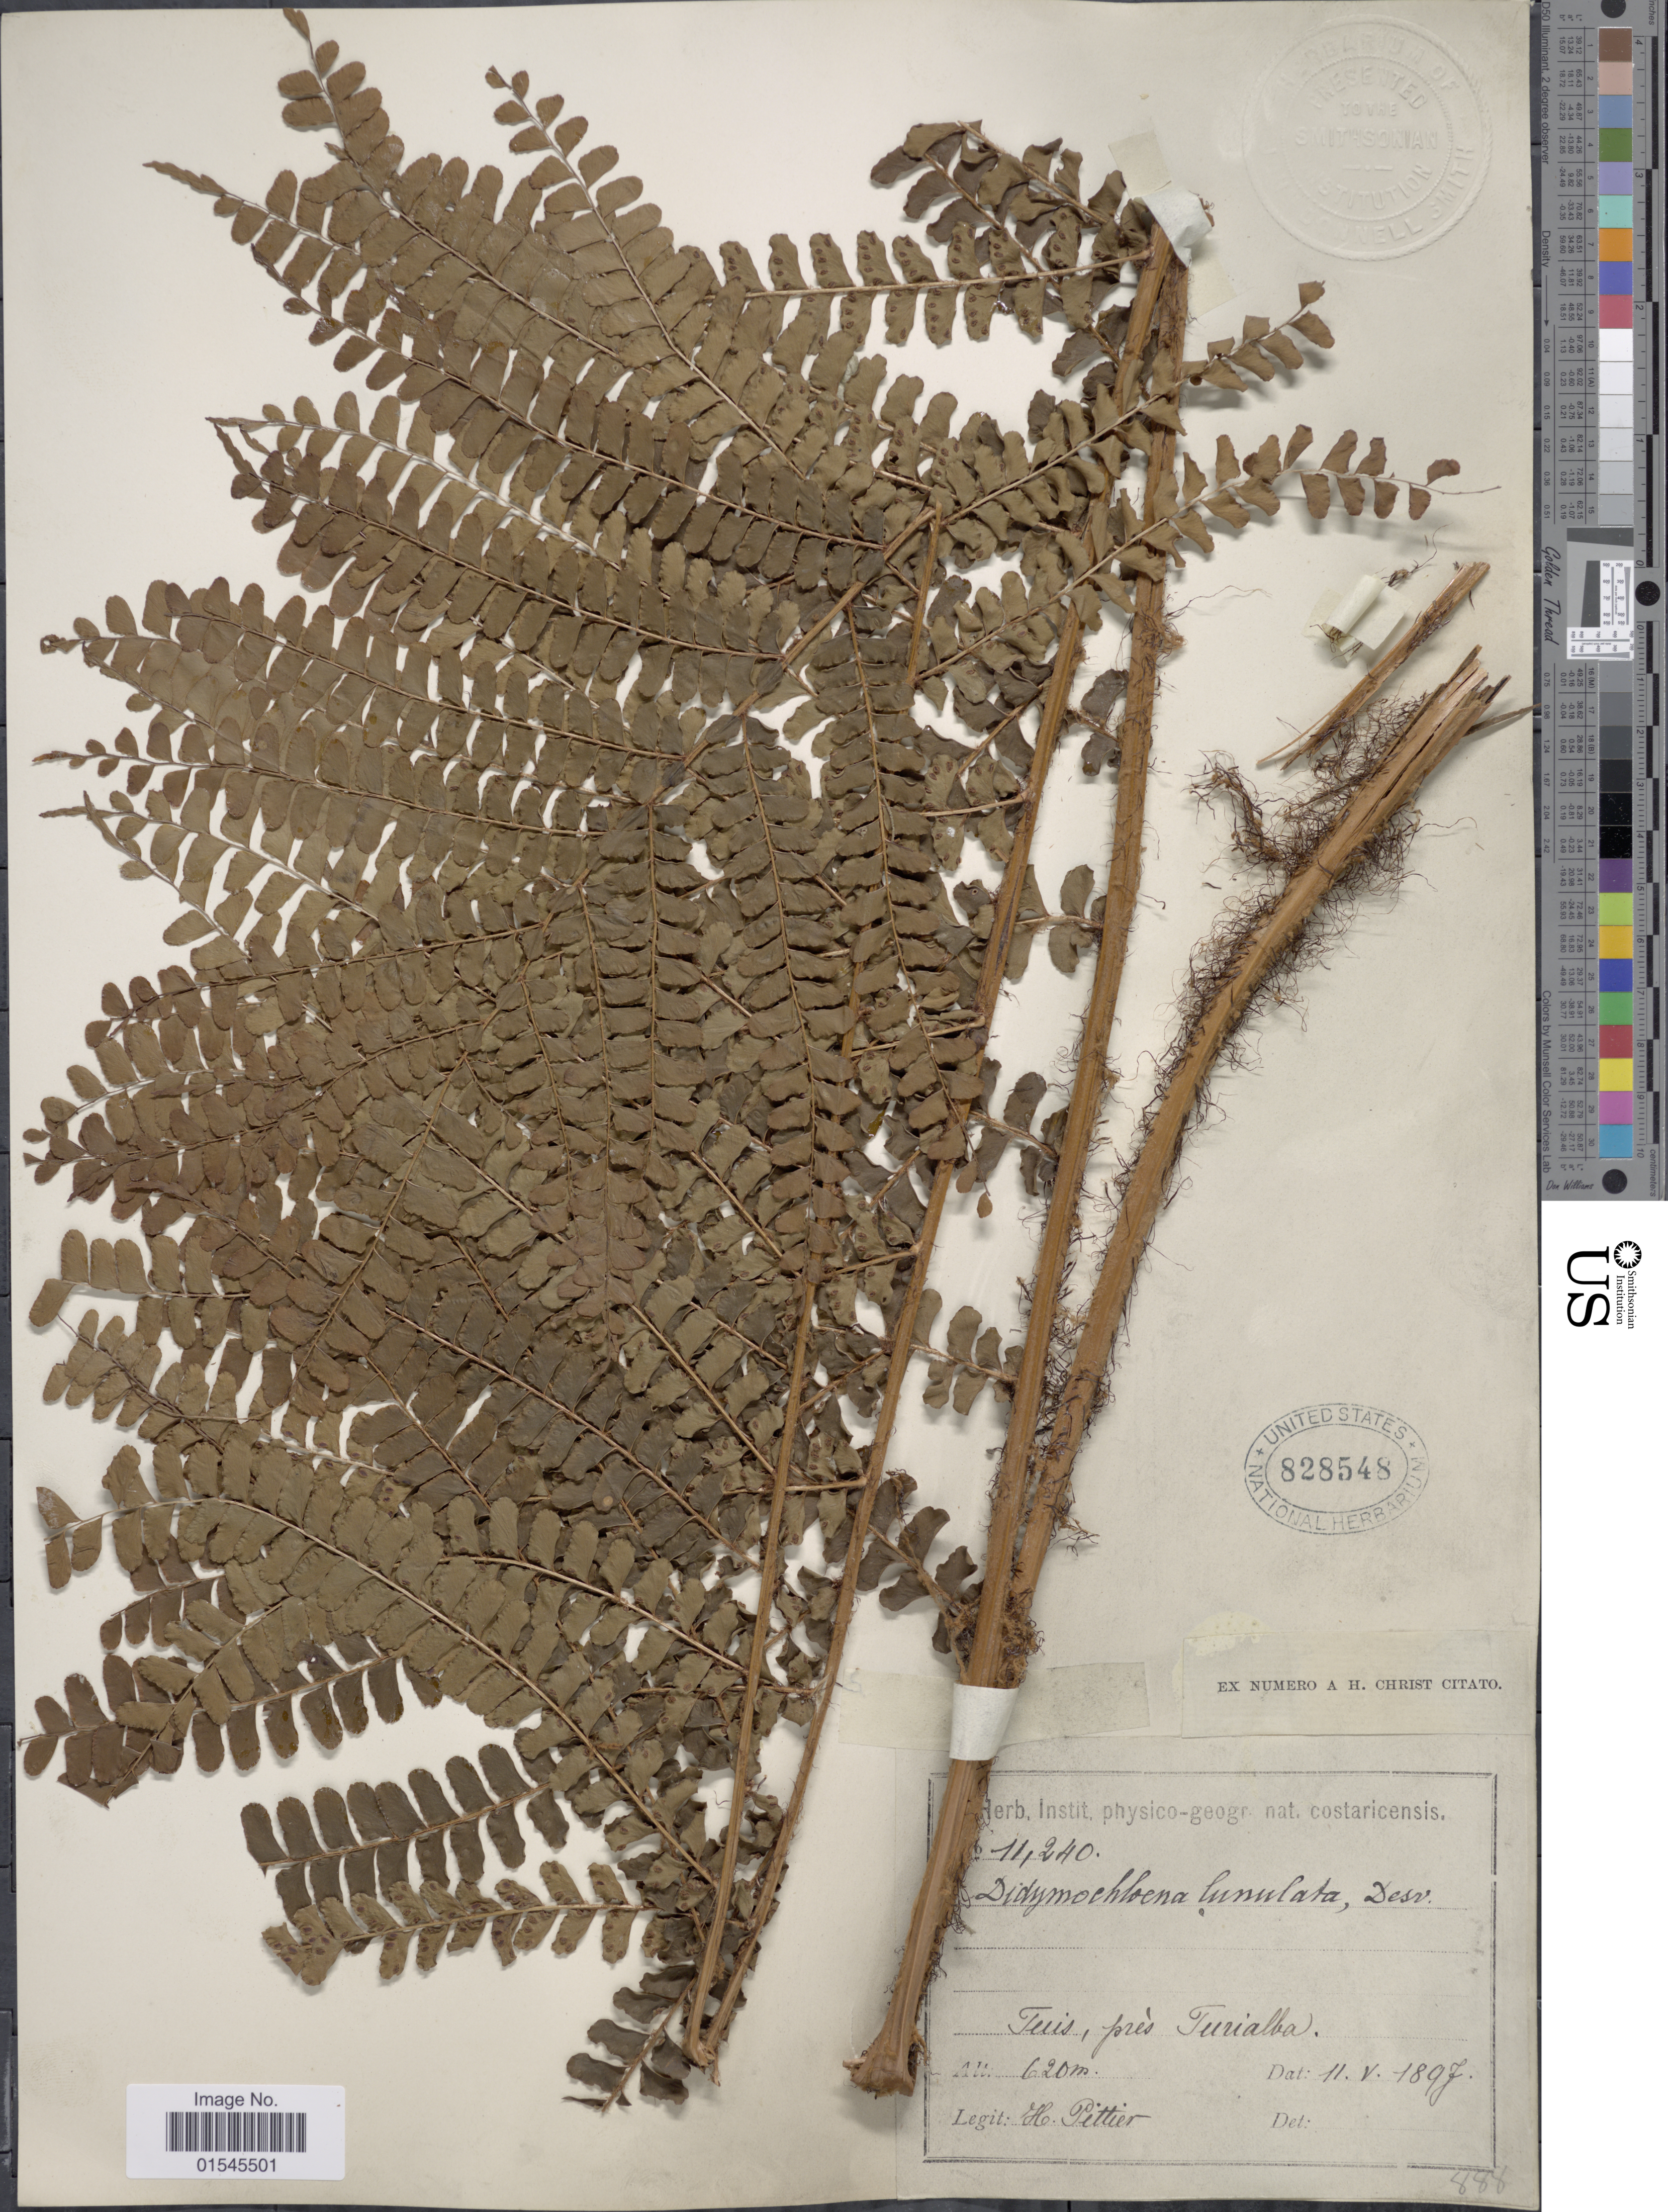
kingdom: Plantae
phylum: Tracheophyta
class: Polypodiopsida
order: Polypodiales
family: Didymochlaenaceae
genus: Didymochlaena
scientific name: Didymochlaena truncatula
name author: (Sw.) J. Sm.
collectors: H. F. Pittier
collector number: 11240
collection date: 1897-05-11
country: Costa Rica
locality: Tuis, pres Turialba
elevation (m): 620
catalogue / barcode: US 828548